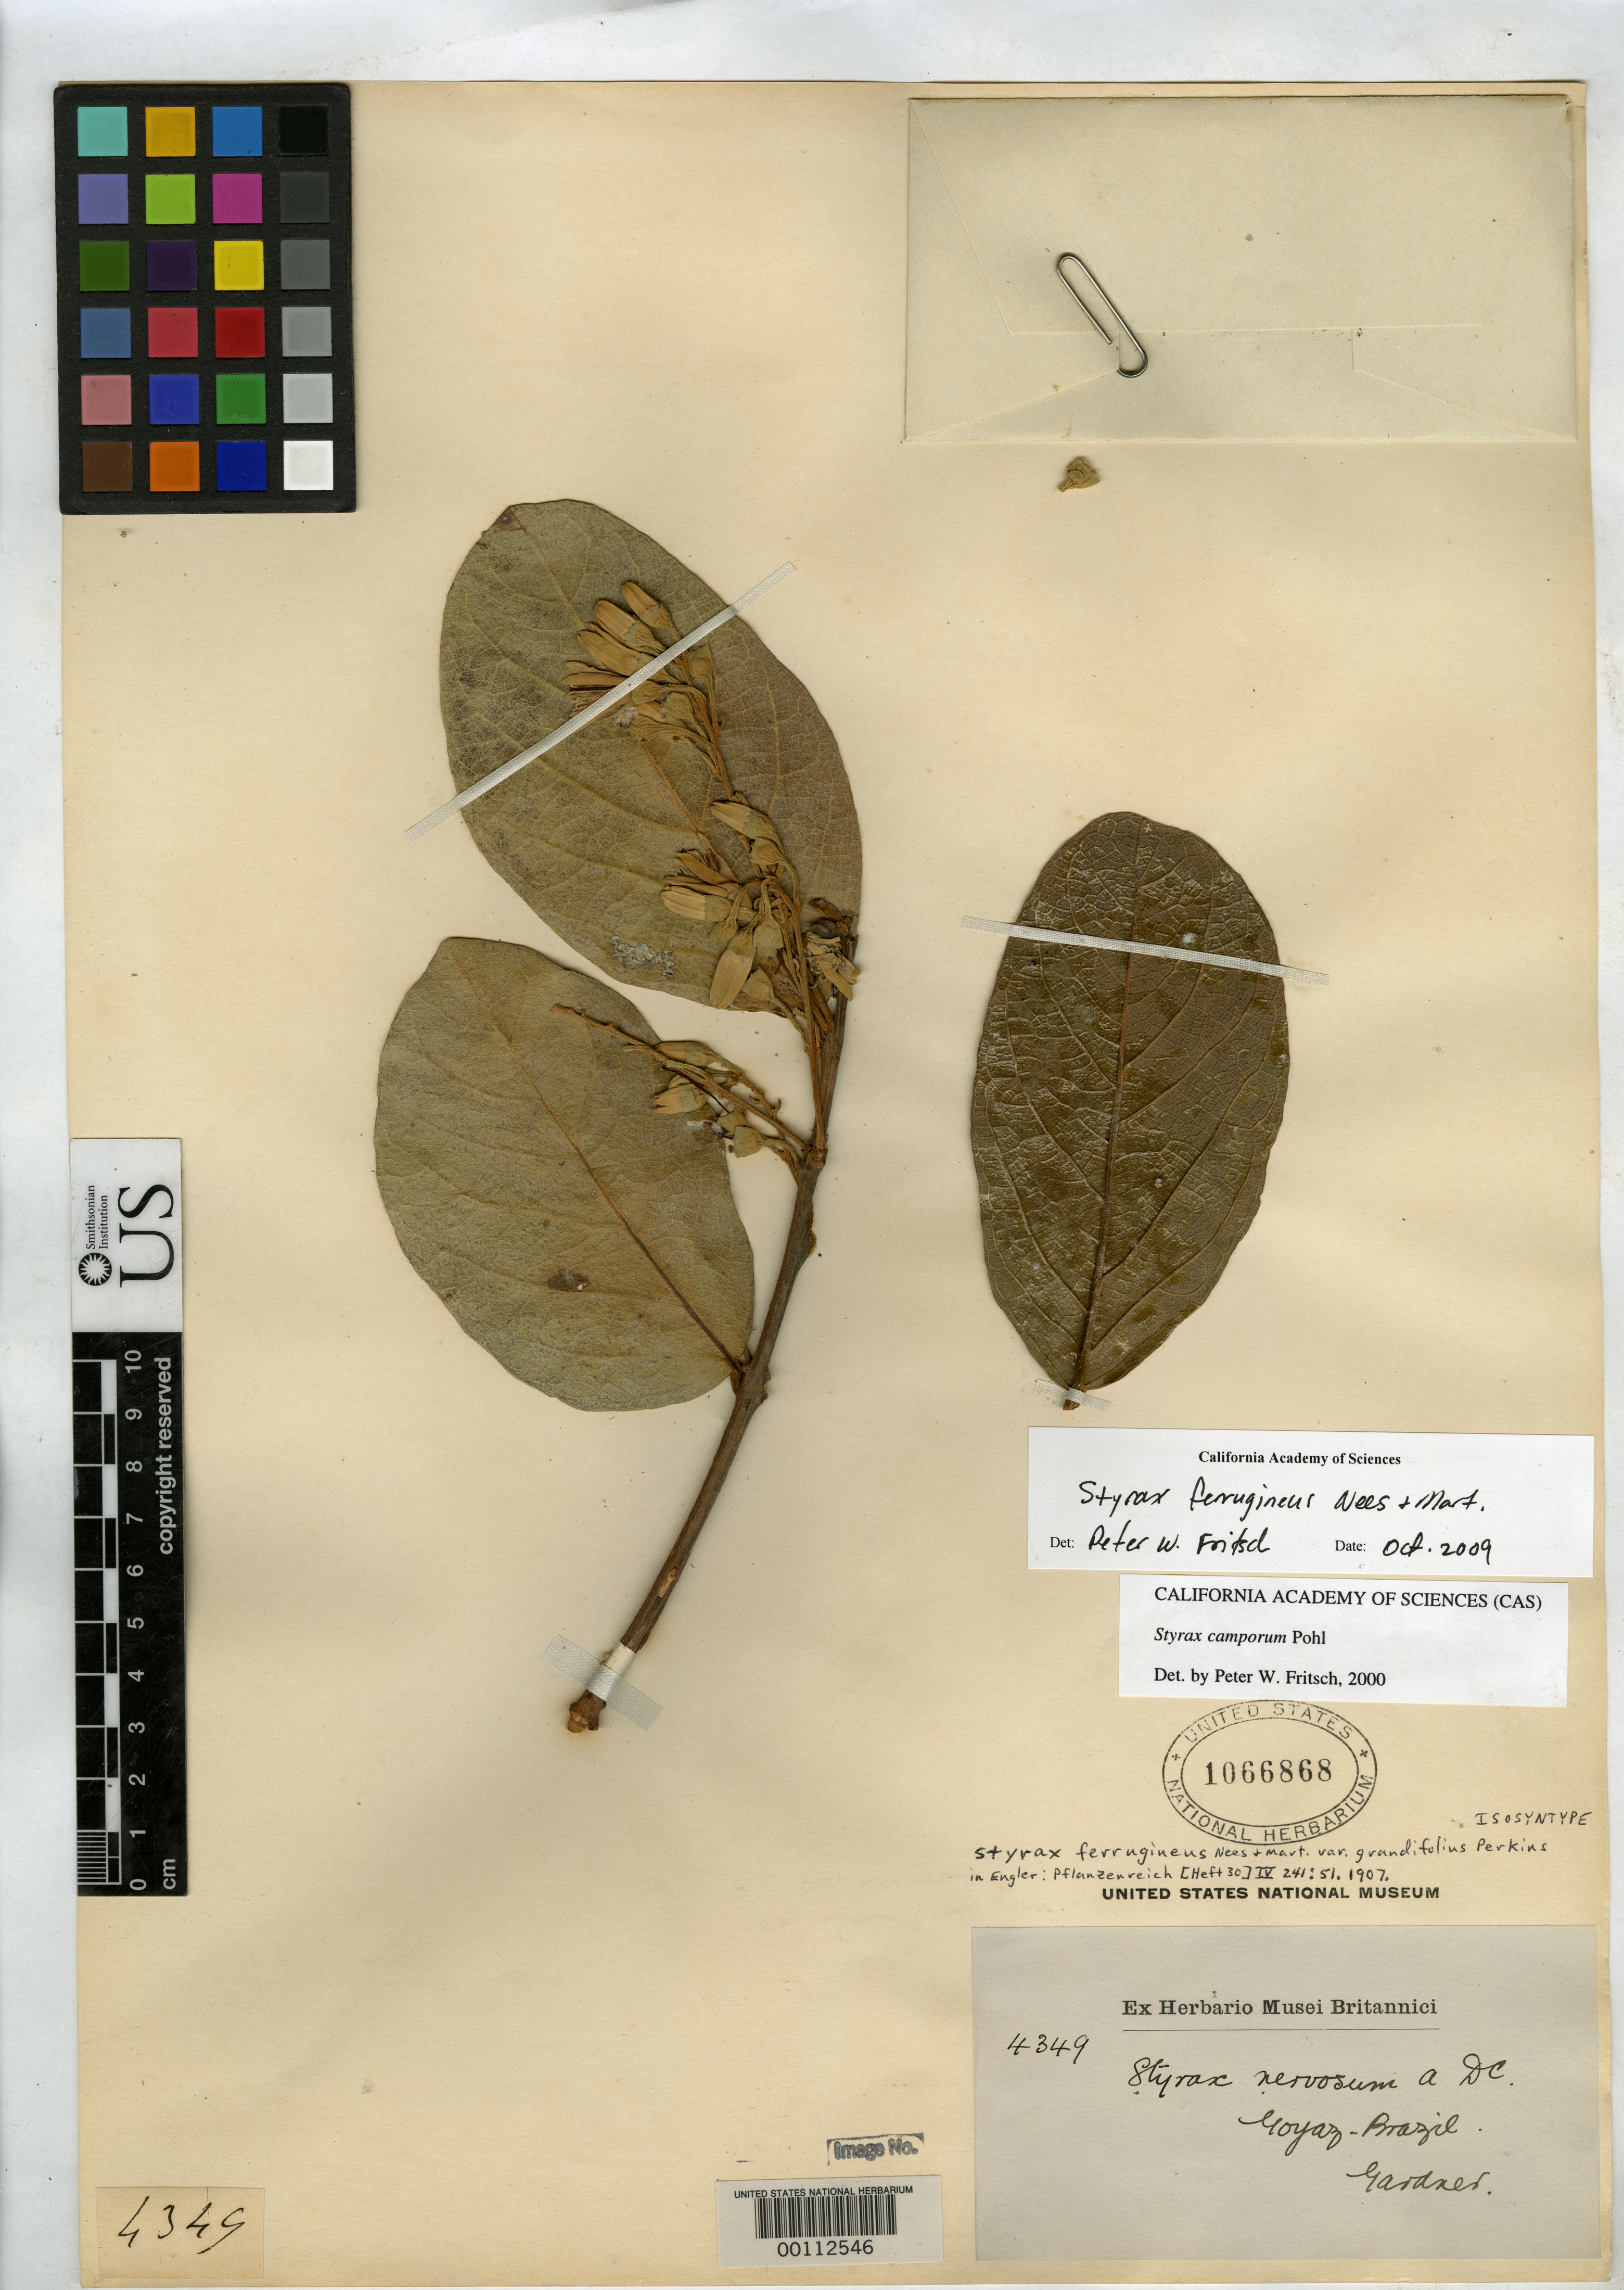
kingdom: Plantae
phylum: Tracheophyta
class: Magnoliopsida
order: Ericales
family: Styracaceae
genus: Styrax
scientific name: Styrax ferrugineus var. grandifolius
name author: Perkins in Engl.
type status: Isosyntype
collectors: G. Gardner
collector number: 4349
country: Brazil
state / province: Goiás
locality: Inter Porto Imperial et Lunie, ad flum Tocantins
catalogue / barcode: US 1066868